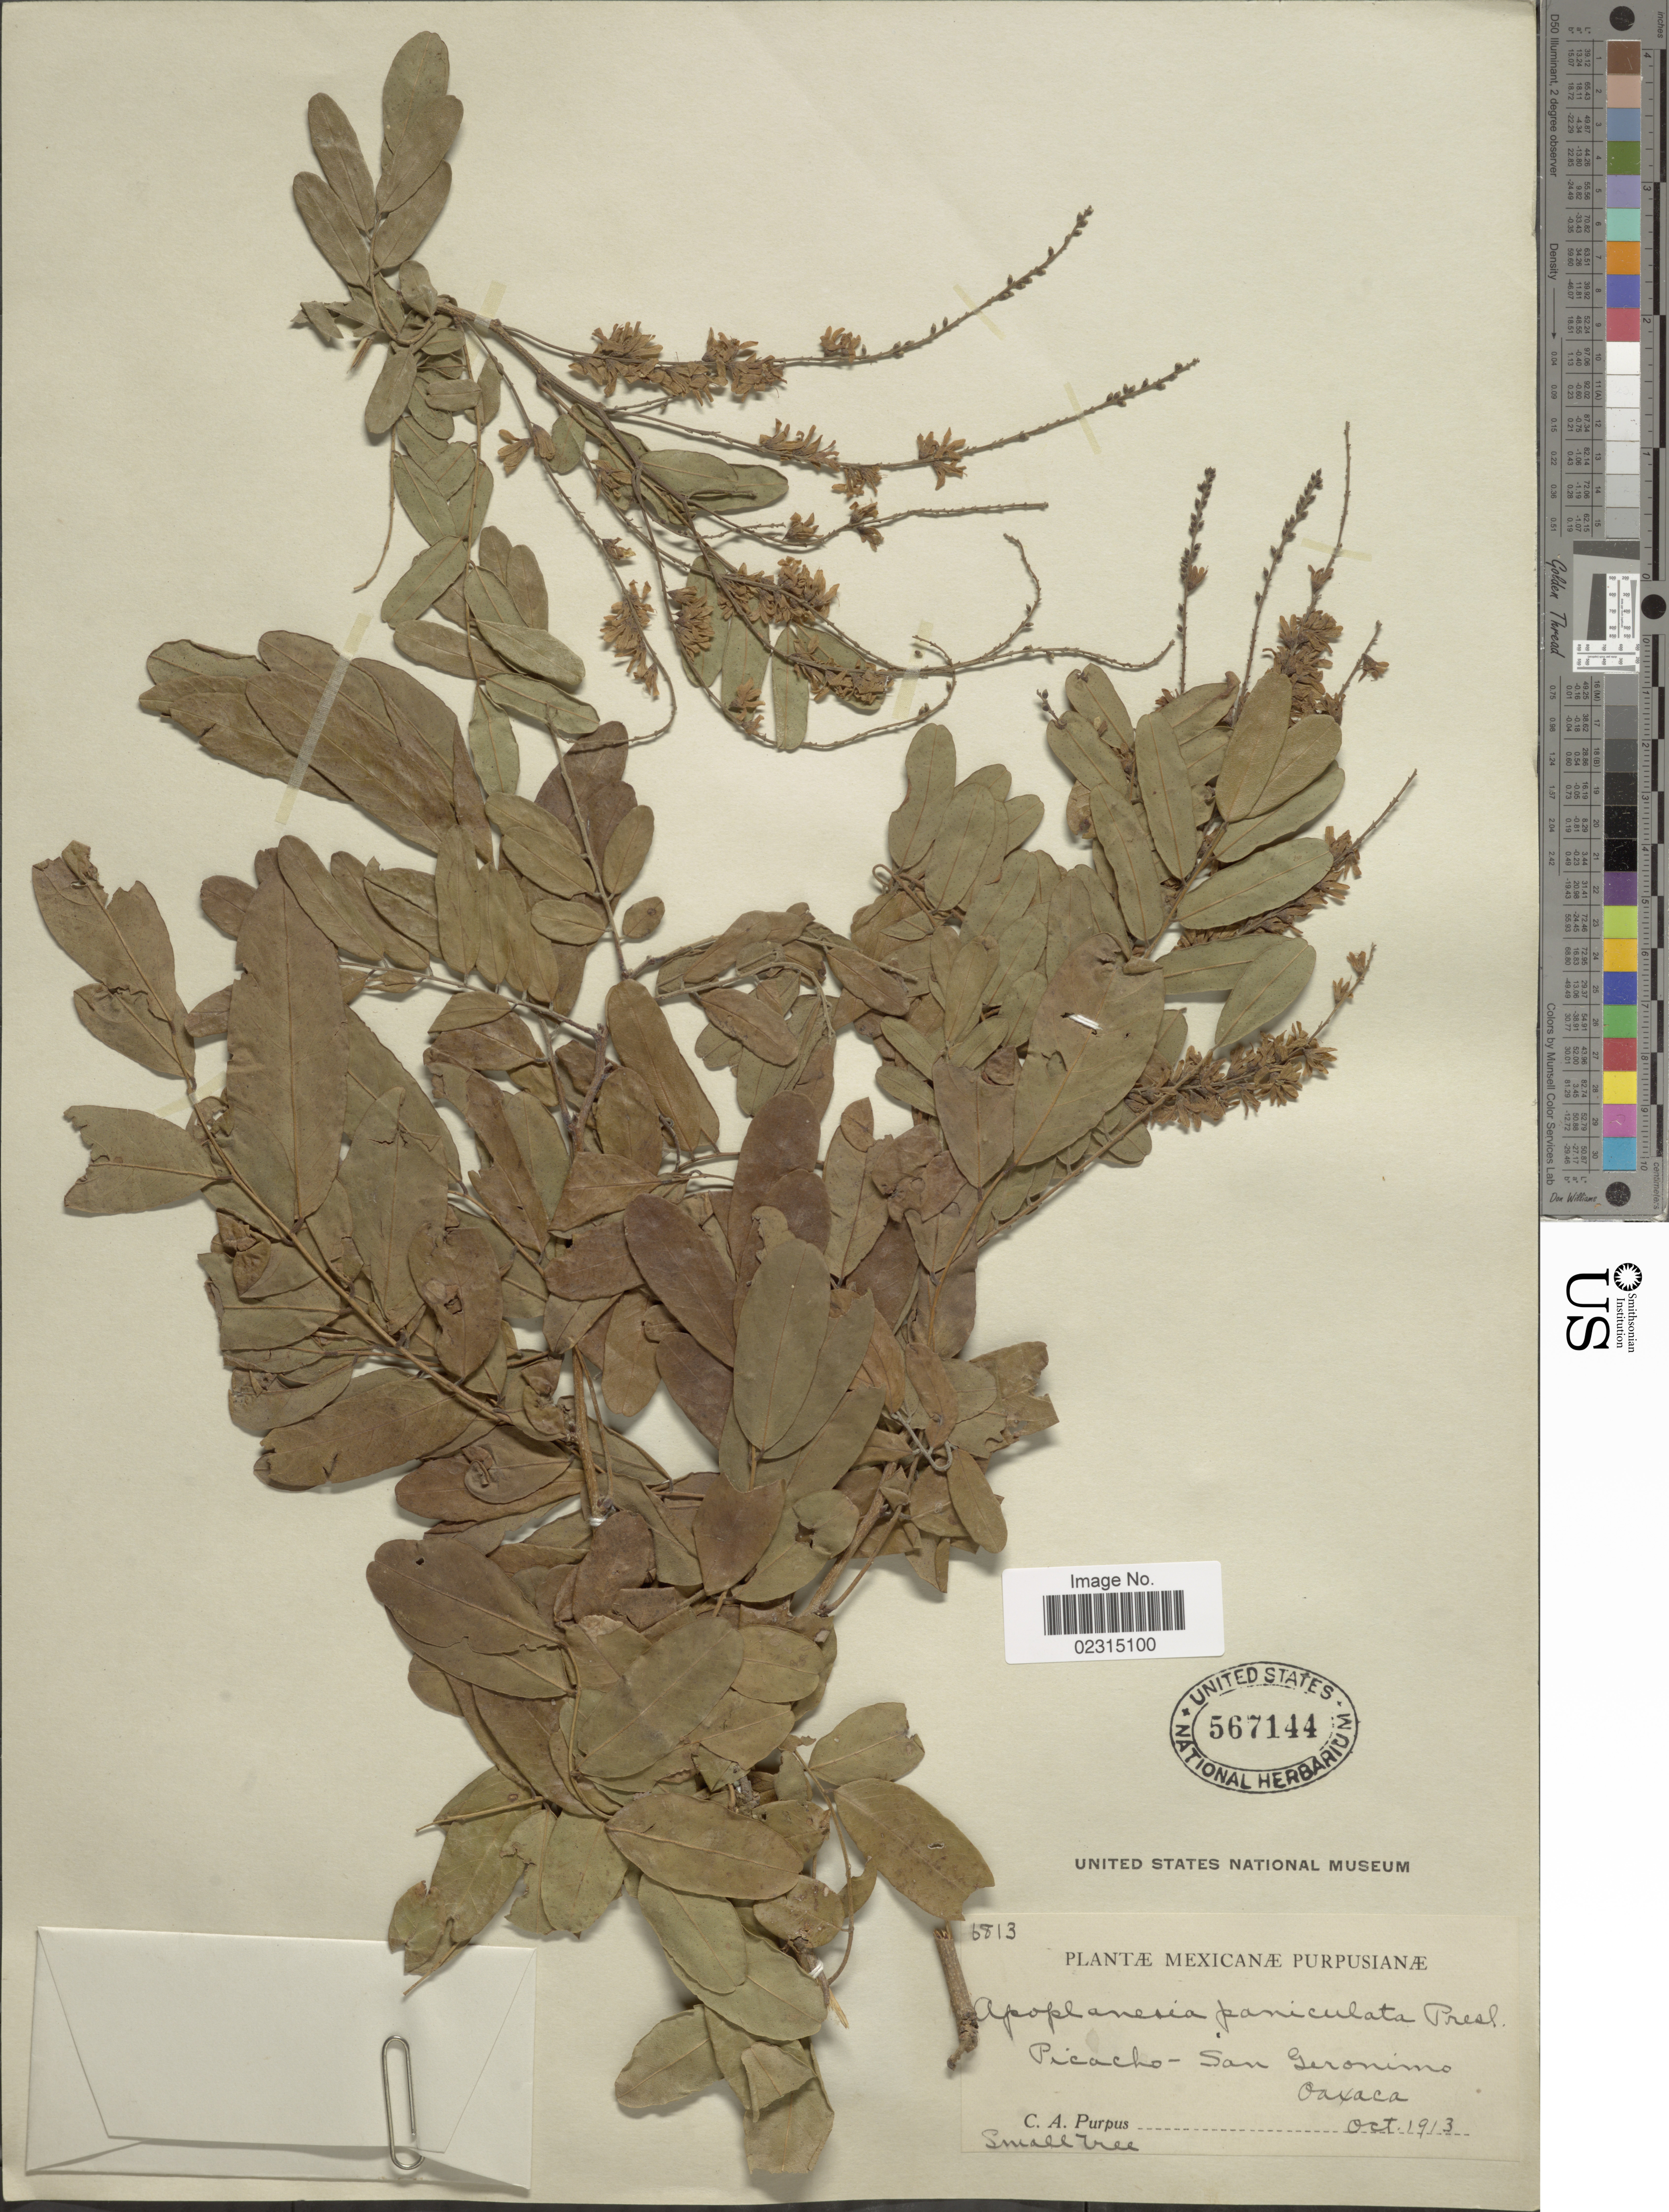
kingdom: Plantae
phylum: Tracheophyta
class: Magnoliopsida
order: Fabales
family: Fabaceae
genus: Apoplanesia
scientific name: Apoplanesia paniculata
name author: C. Presl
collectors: C. A. Purpus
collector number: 6813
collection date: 1913-10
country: Mexico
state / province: Oaxaca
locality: Picacho - San Geronimo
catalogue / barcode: US 567144